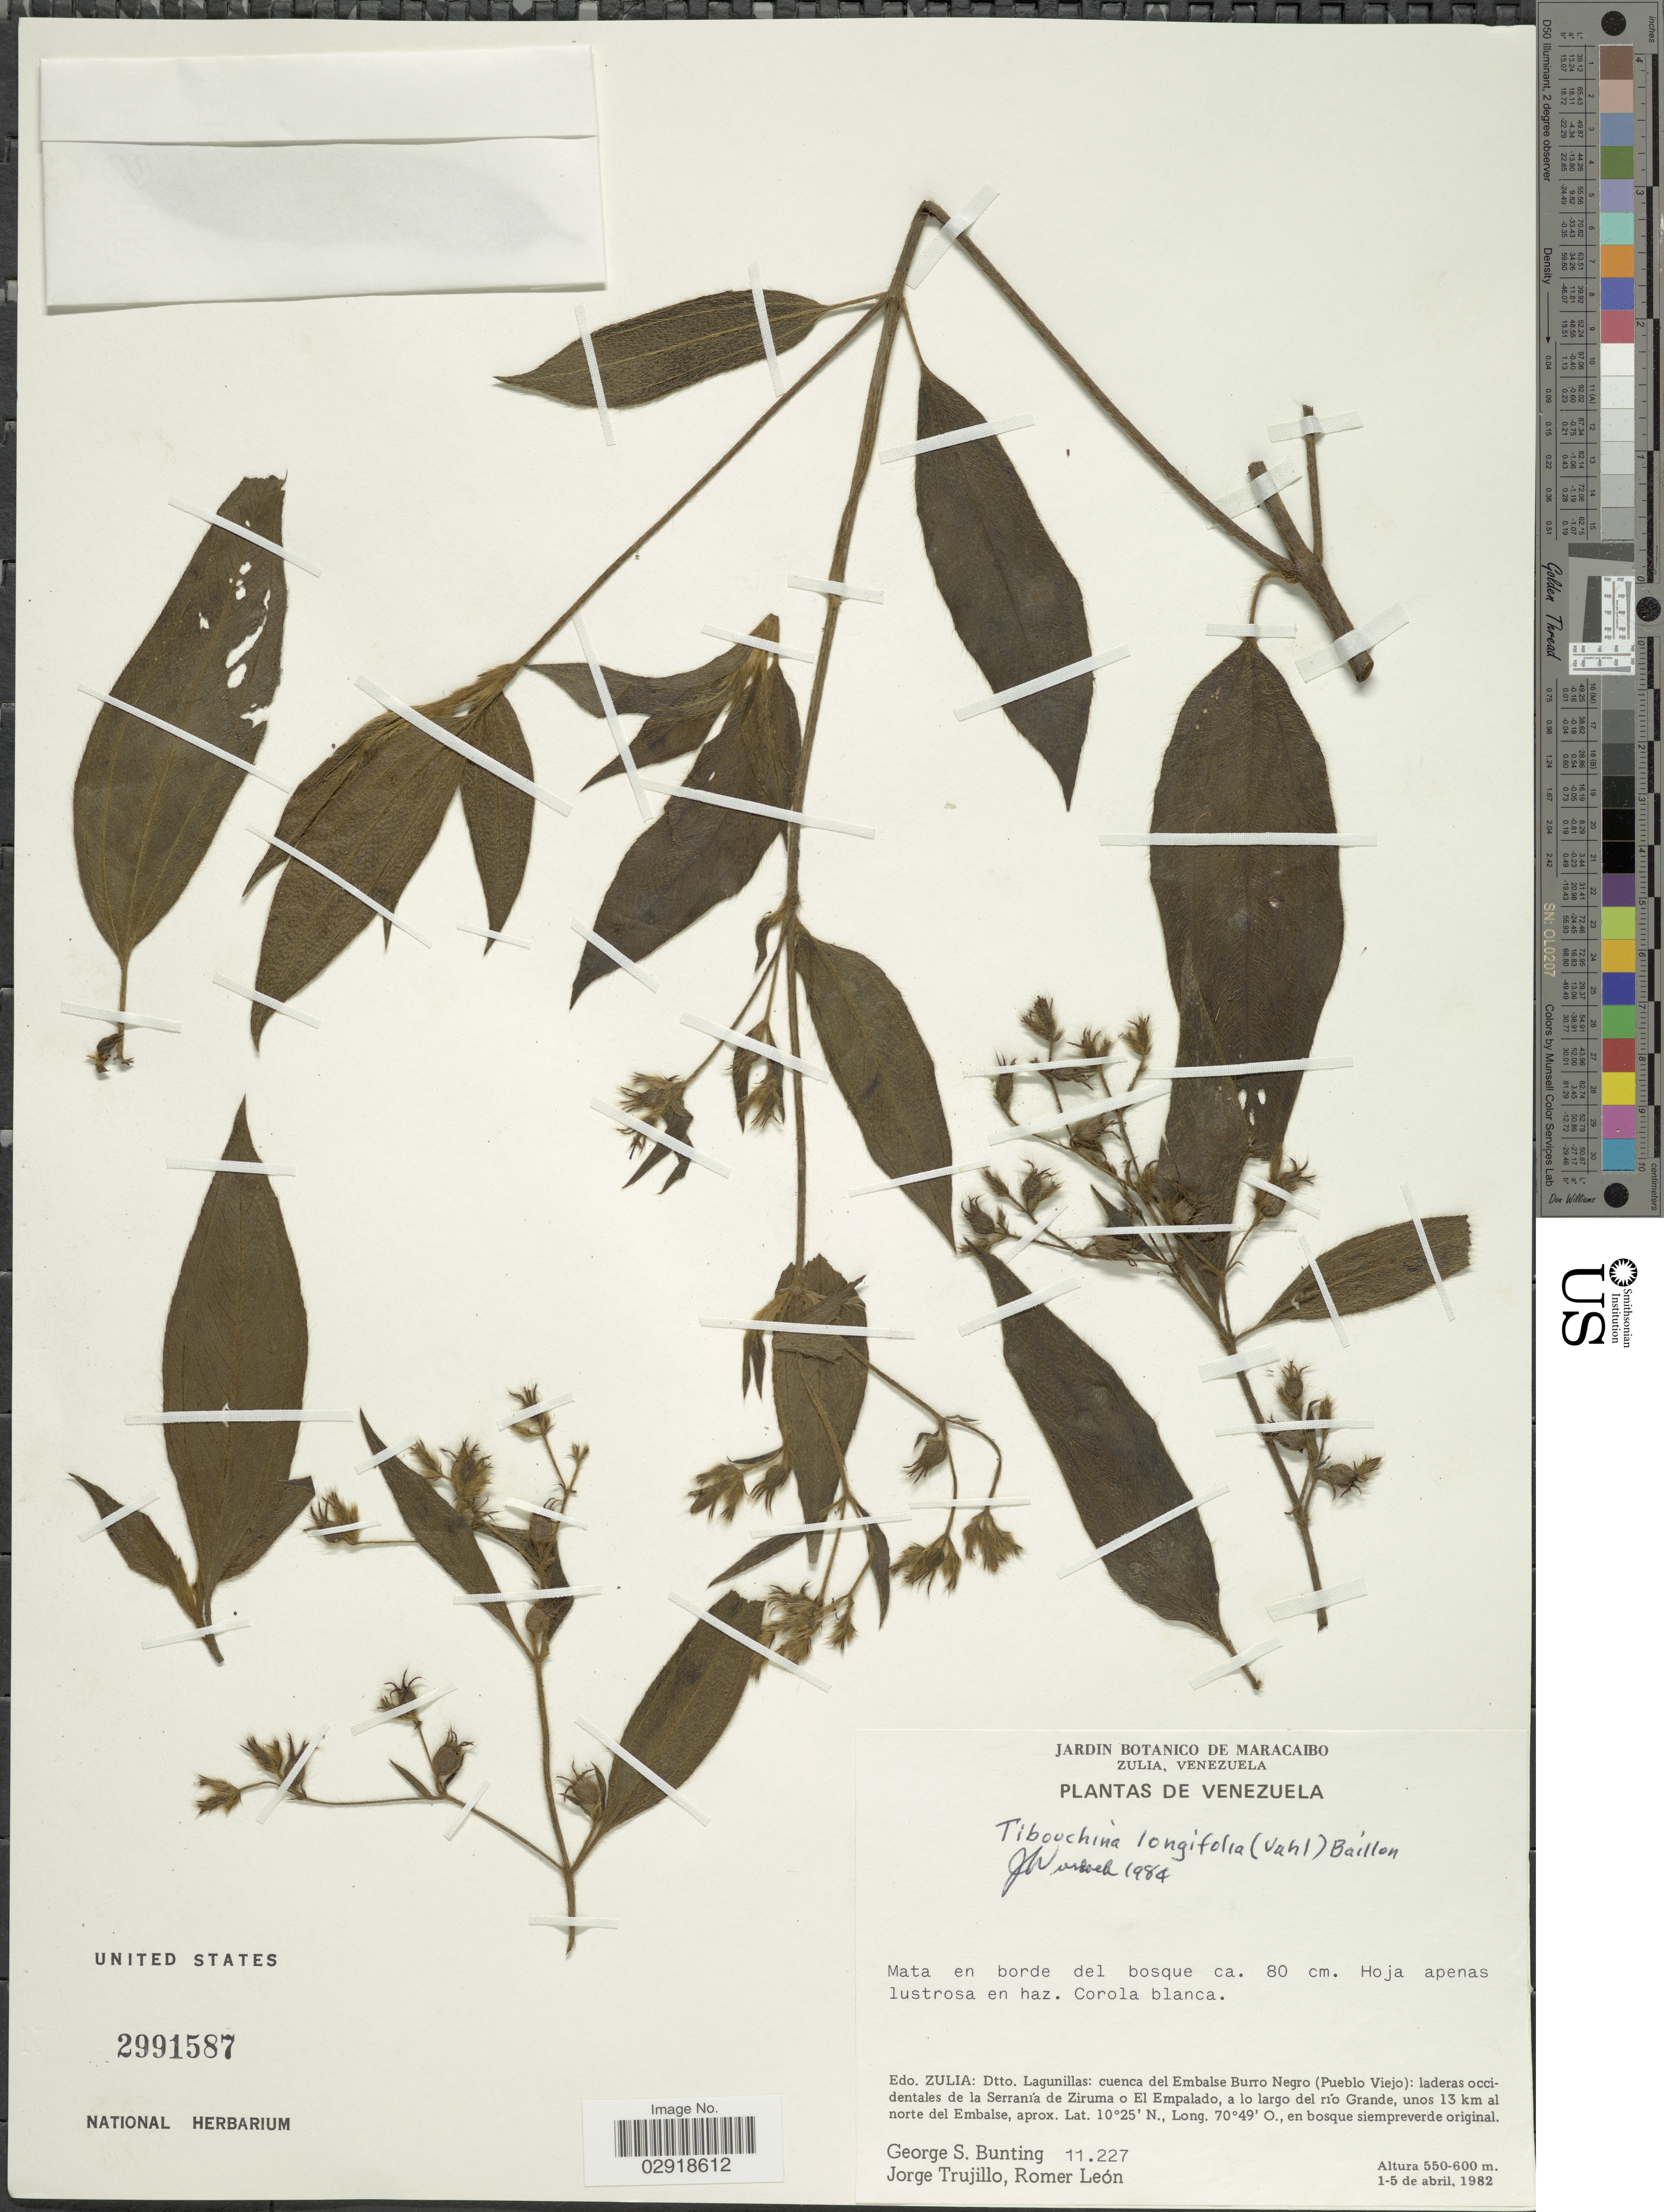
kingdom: Plantae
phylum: Tracheophyta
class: Magnoliopsida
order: Myrtales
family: Melastomataceae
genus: Chaetogastra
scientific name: Chaetogastra longifolia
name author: (Vahl) DC.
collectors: G. S. Bunting, J. Trujillo & R. León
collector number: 11227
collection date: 1982-04-01/1982-04-05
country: Venezuela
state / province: Zulia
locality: Edo. Zulia: Dtto. Lagunillas: cuenca del Embalse Burro Negro (Pueblo Viejo): laderas occidentales de la Serranía de Ziruma o El Empalado, a lo largo del río Grande, unos 13 km al norte de Embalse.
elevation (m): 550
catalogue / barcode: US 2991587